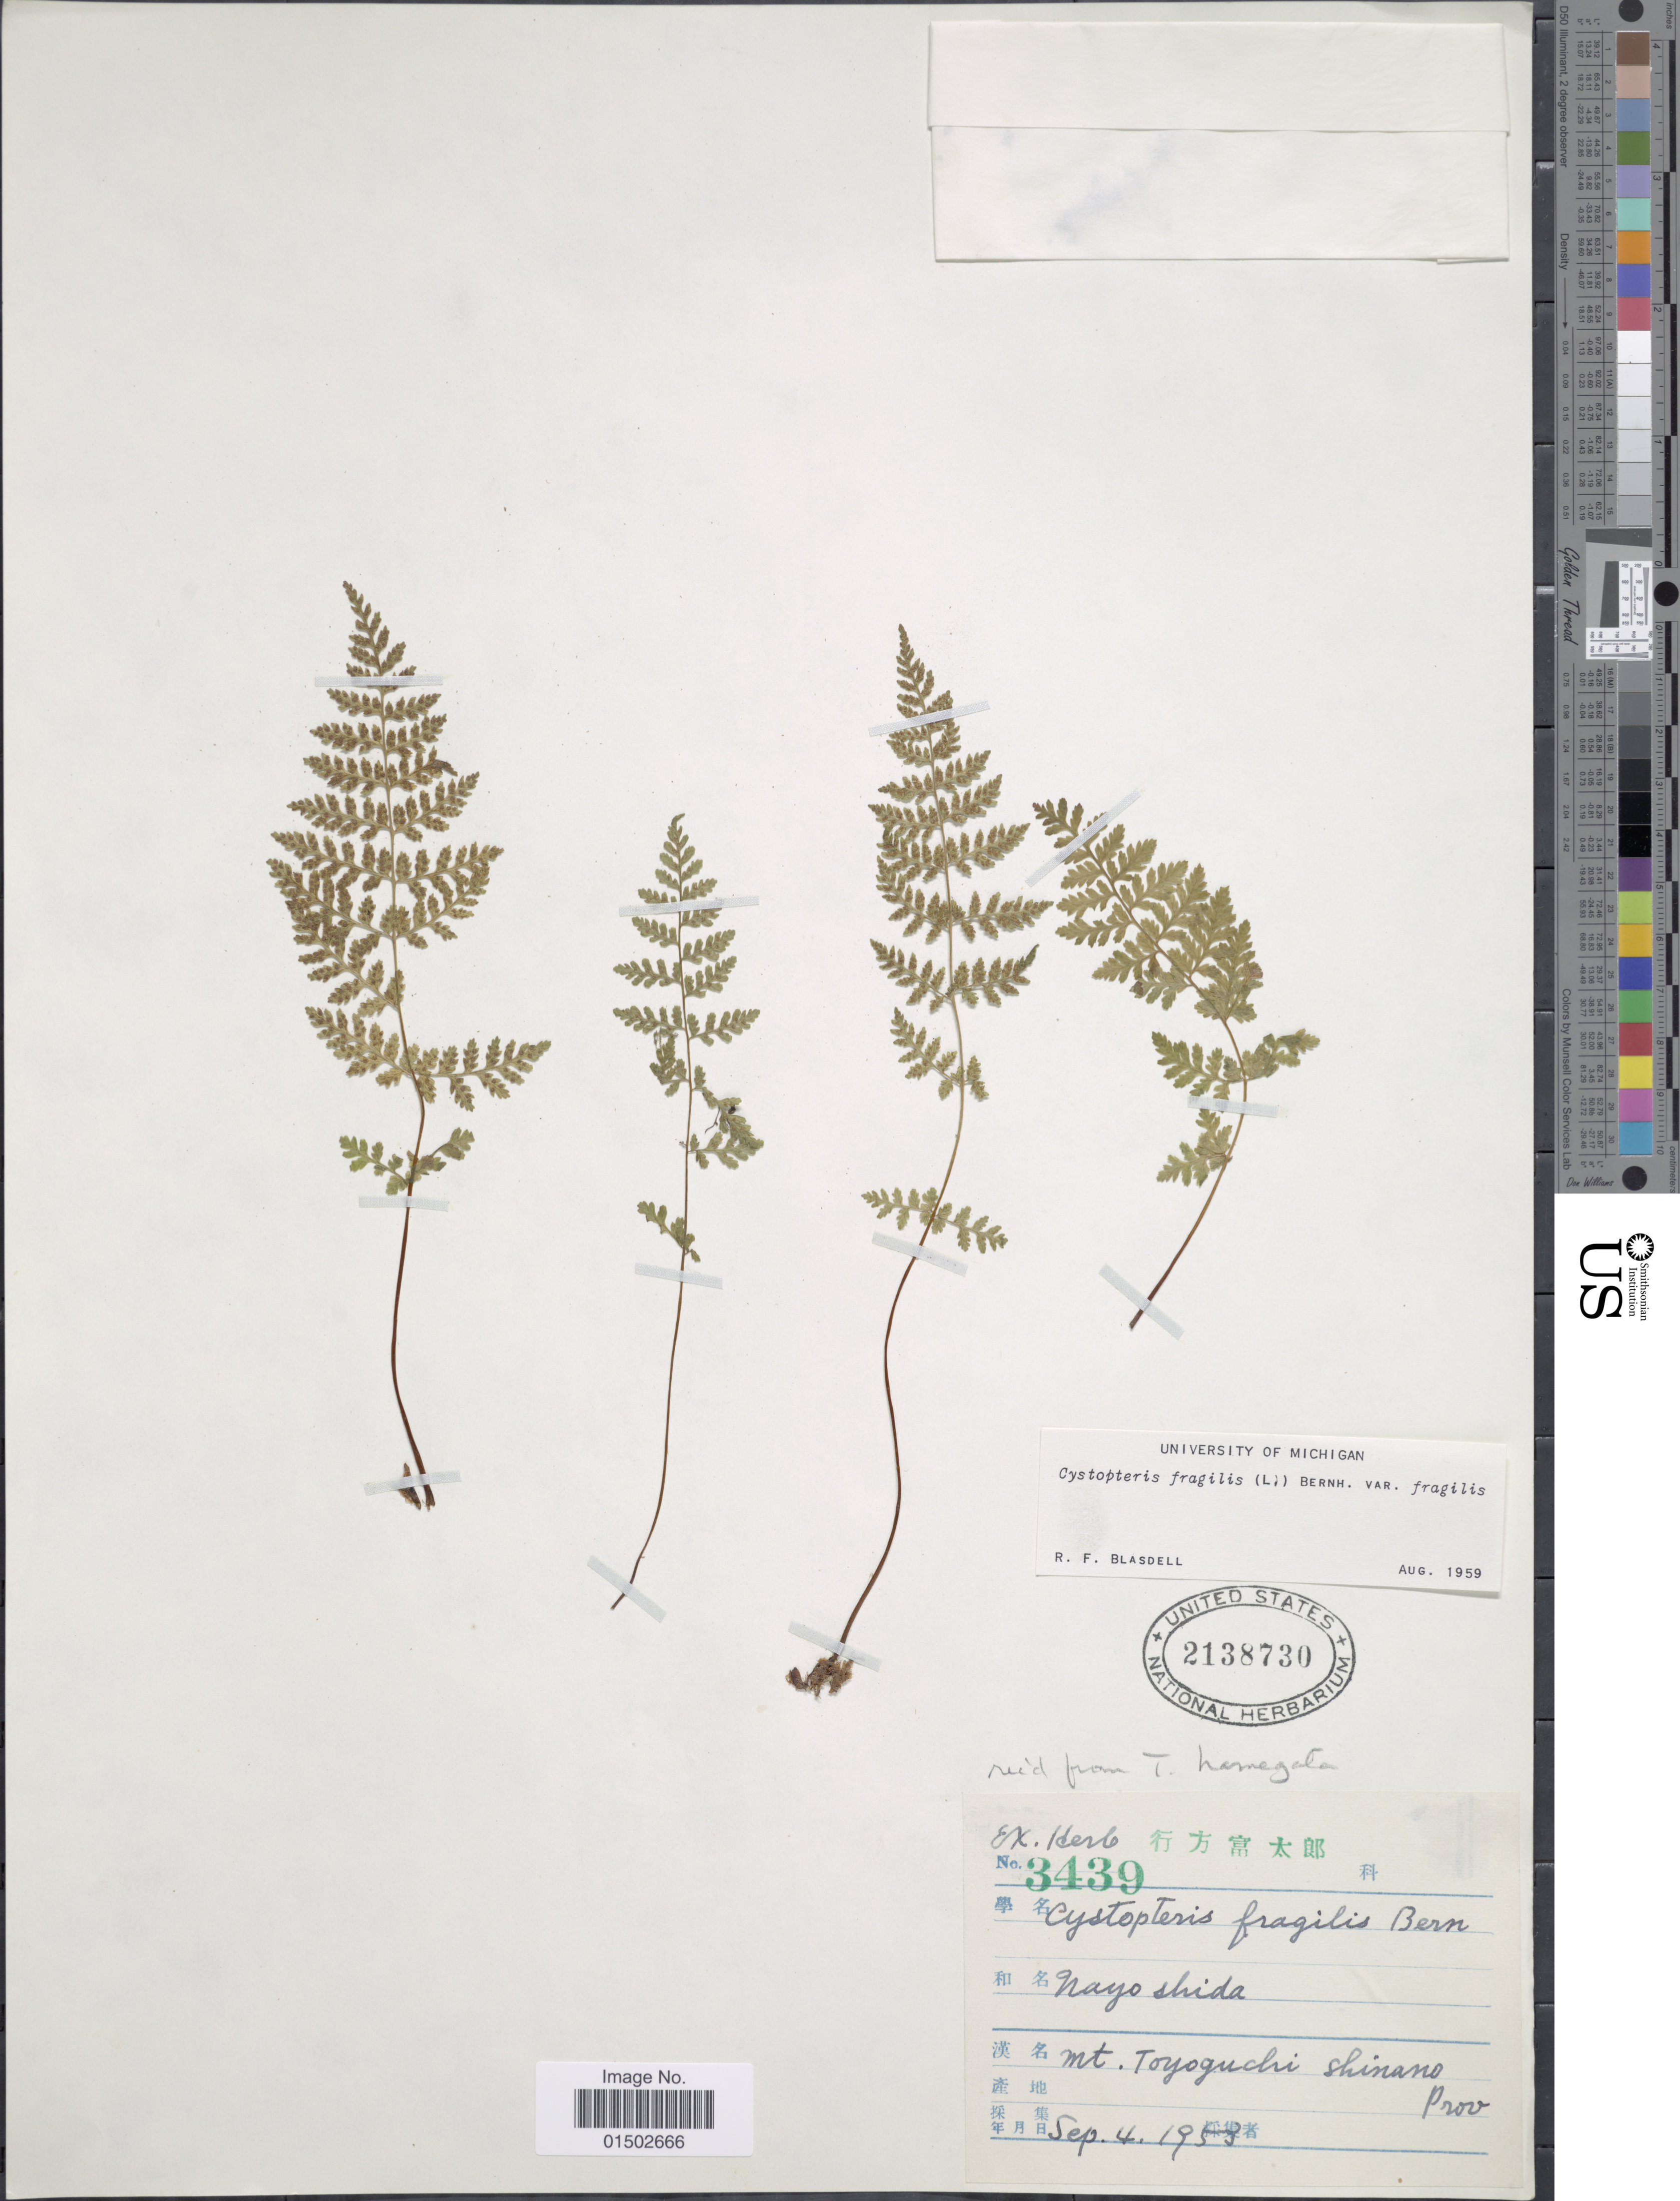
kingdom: Plantae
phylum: Tracheophyta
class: Polypodiopsida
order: Polypodiales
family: Cystopteridaceae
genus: Cystopteris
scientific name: Cystopteris fragilis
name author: (L.) Bernh.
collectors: N. Shida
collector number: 3439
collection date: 1953-09-04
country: Japan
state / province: Nagano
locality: Mt. Toyoguchi, Shinano Prov.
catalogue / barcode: US 2138730